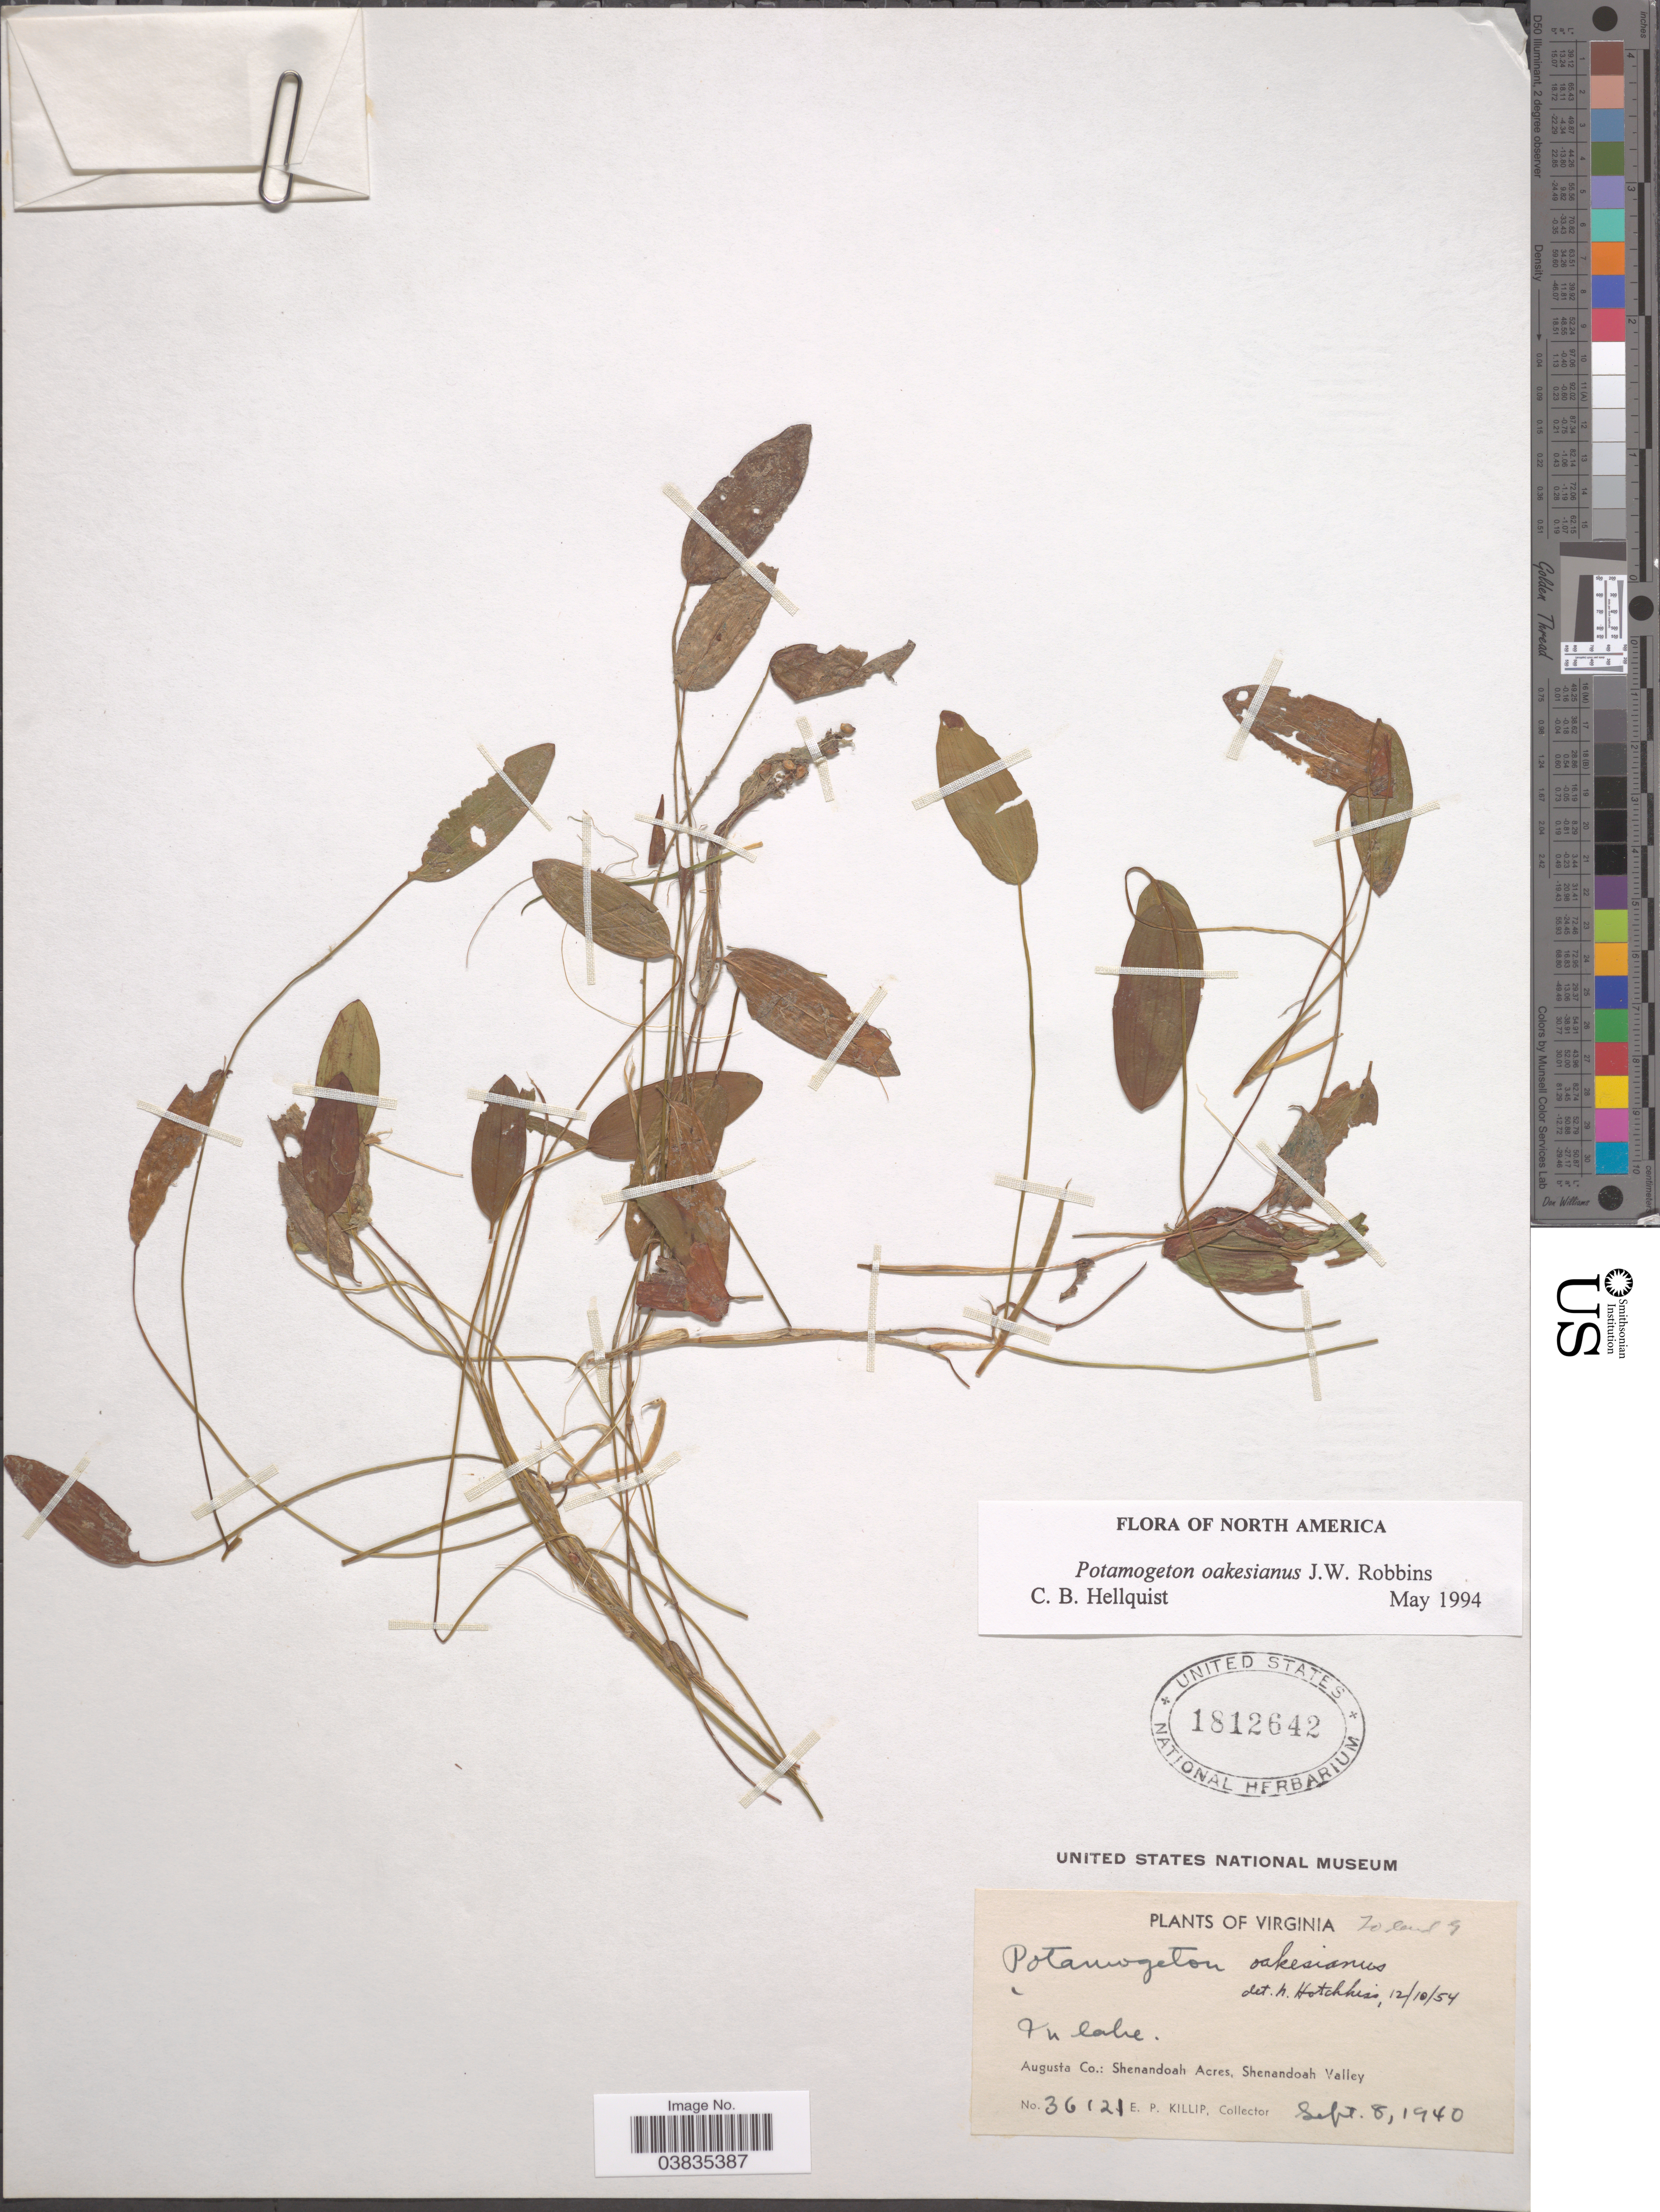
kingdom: Plantae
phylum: Tracheophyta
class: Liliopsida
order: Alismatales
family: Potamogetonaceae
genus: Potamogeton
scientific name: Potamogeton oakesianus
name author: J.W. Robbins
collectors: E. P. Killip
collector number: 36121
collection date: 1940-09-08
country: United States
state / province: Virginia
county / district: Augusta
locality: In lake. Augusta Co.: Shenandoah Acres, Shenandoah Valley.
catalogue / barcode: US 1812642